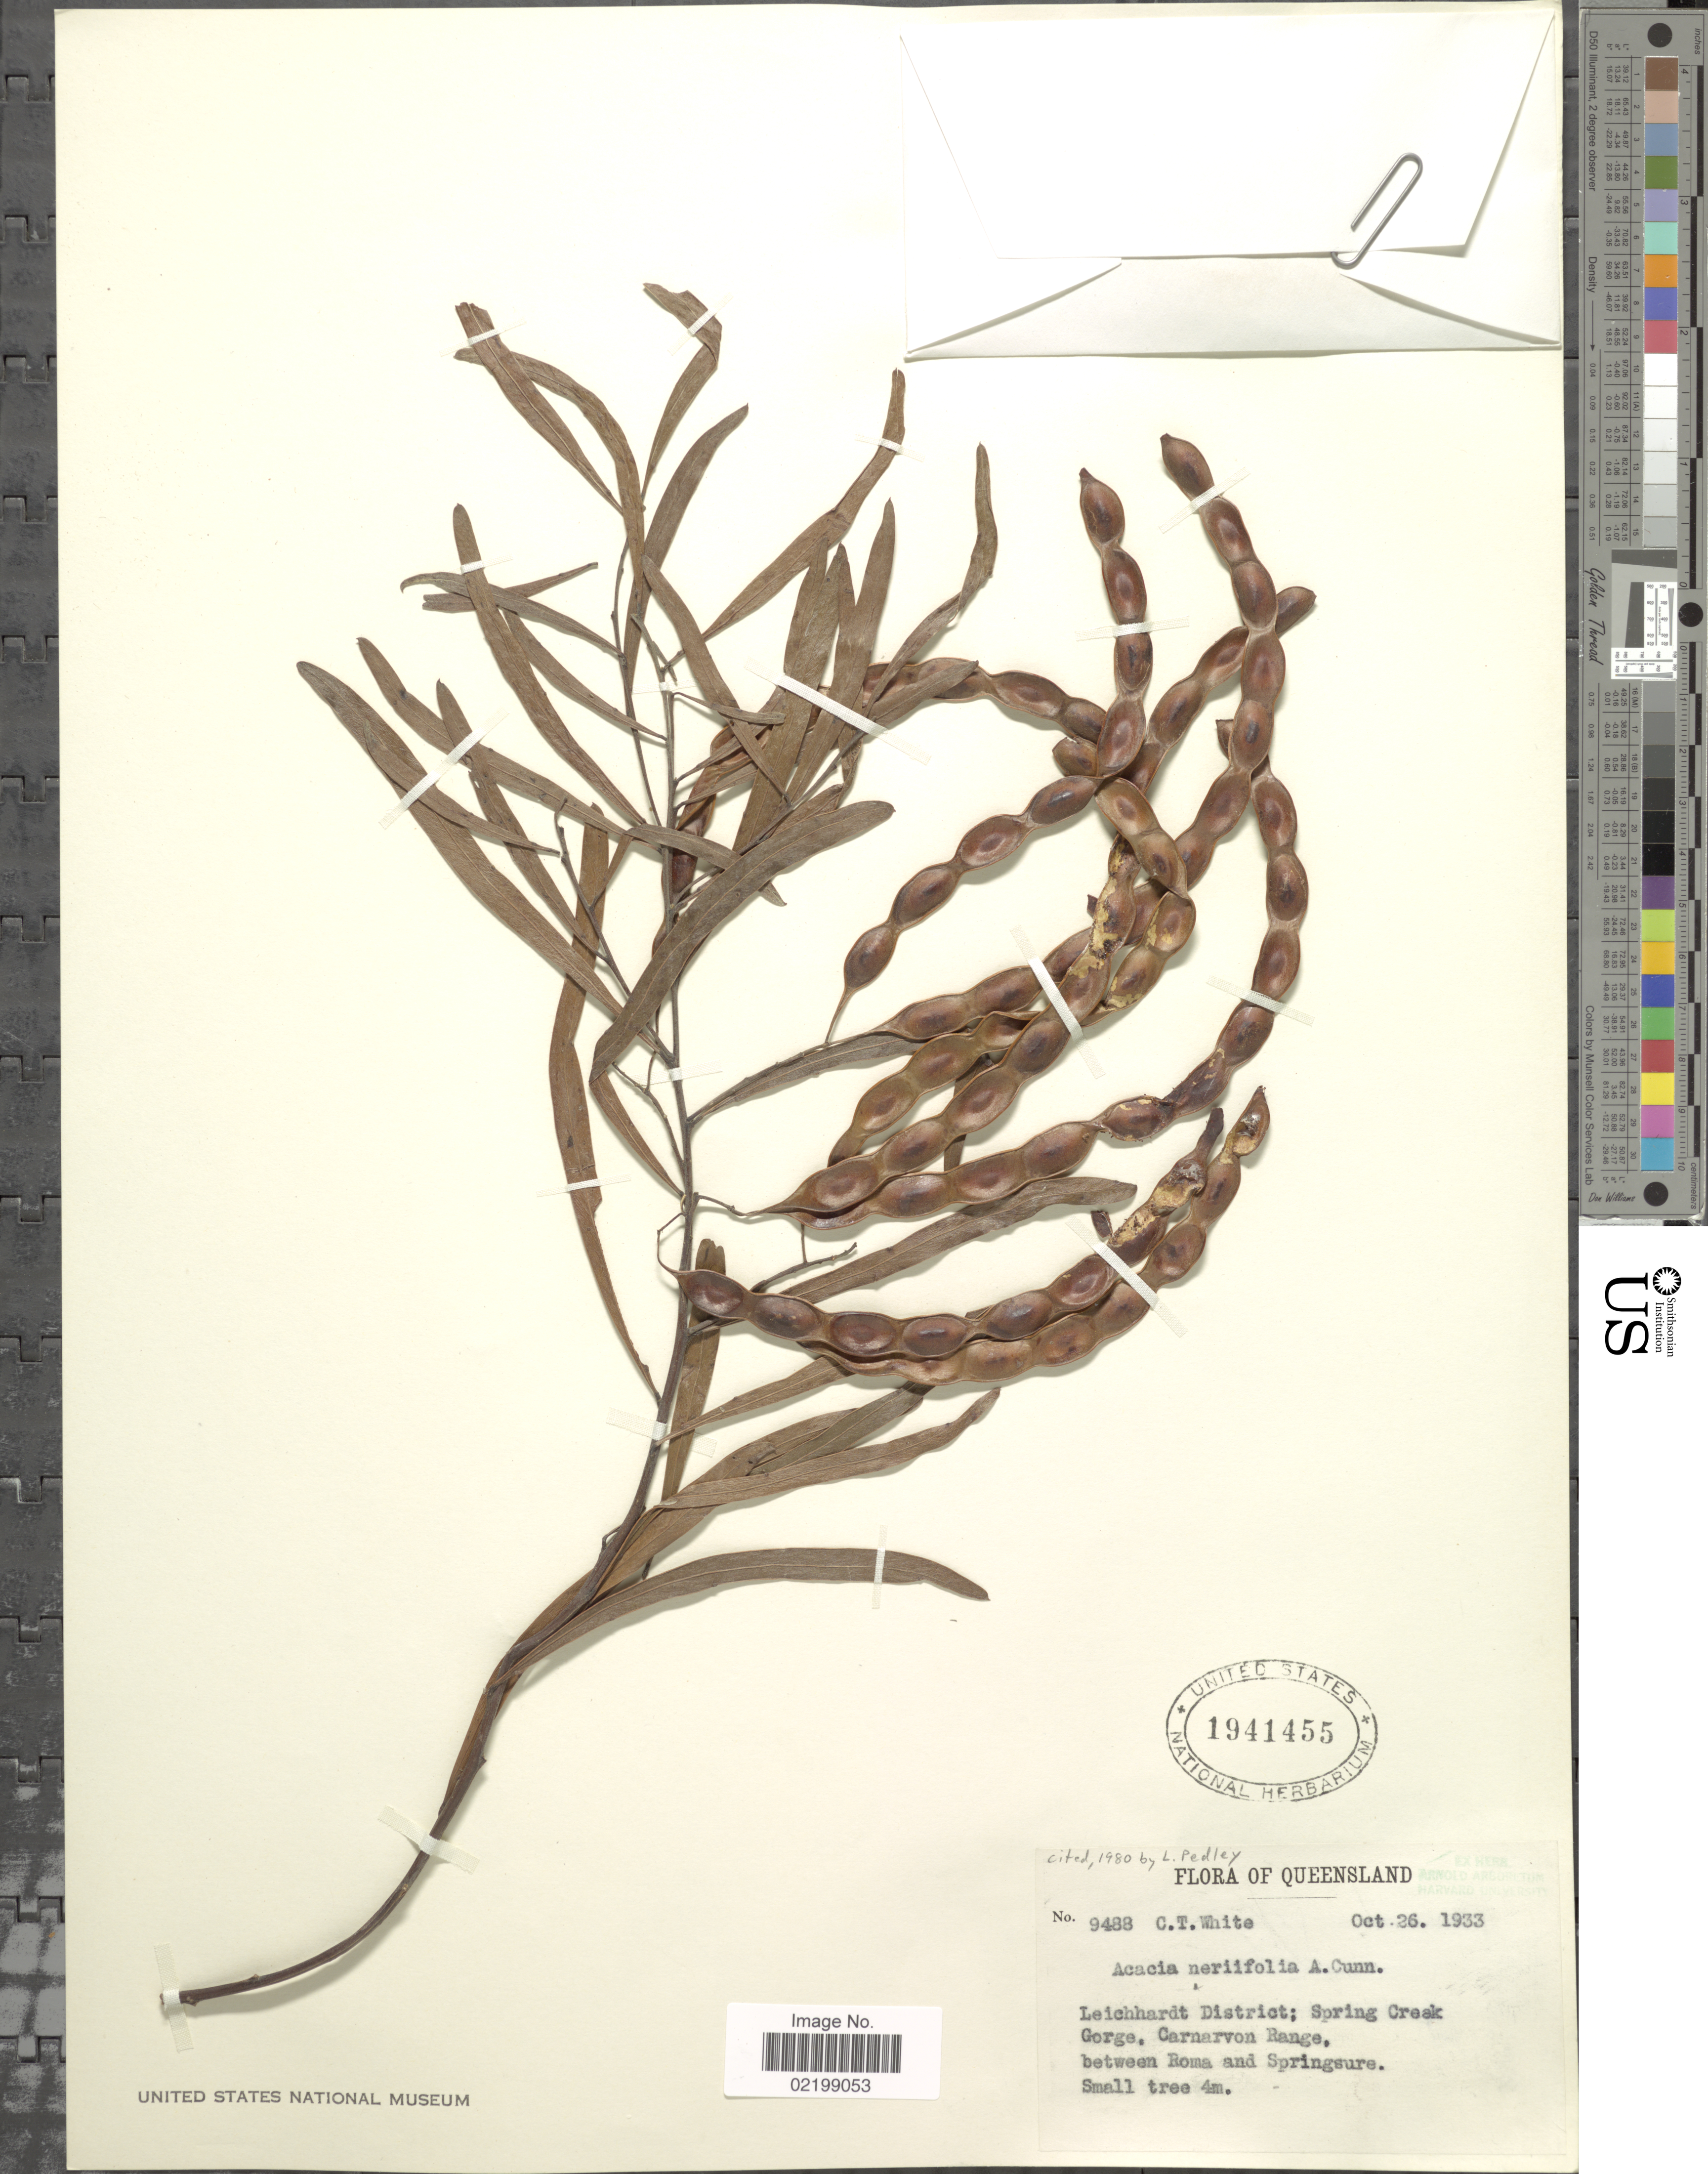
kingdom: Plantae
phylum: Tracheophyta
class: Magnoliopsida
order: Fabales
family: Fabaceae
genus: Acacia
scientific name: Acacia neriifolia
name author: A. Cunn. ex Benth.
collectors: C. T. White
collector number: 9488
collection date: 1933-10-26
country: Australia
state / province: Queensland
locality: Leichardt District; Spring Creek Gorge, Carnarvon Range, between Roma and Springsure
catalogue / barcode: US 1941455